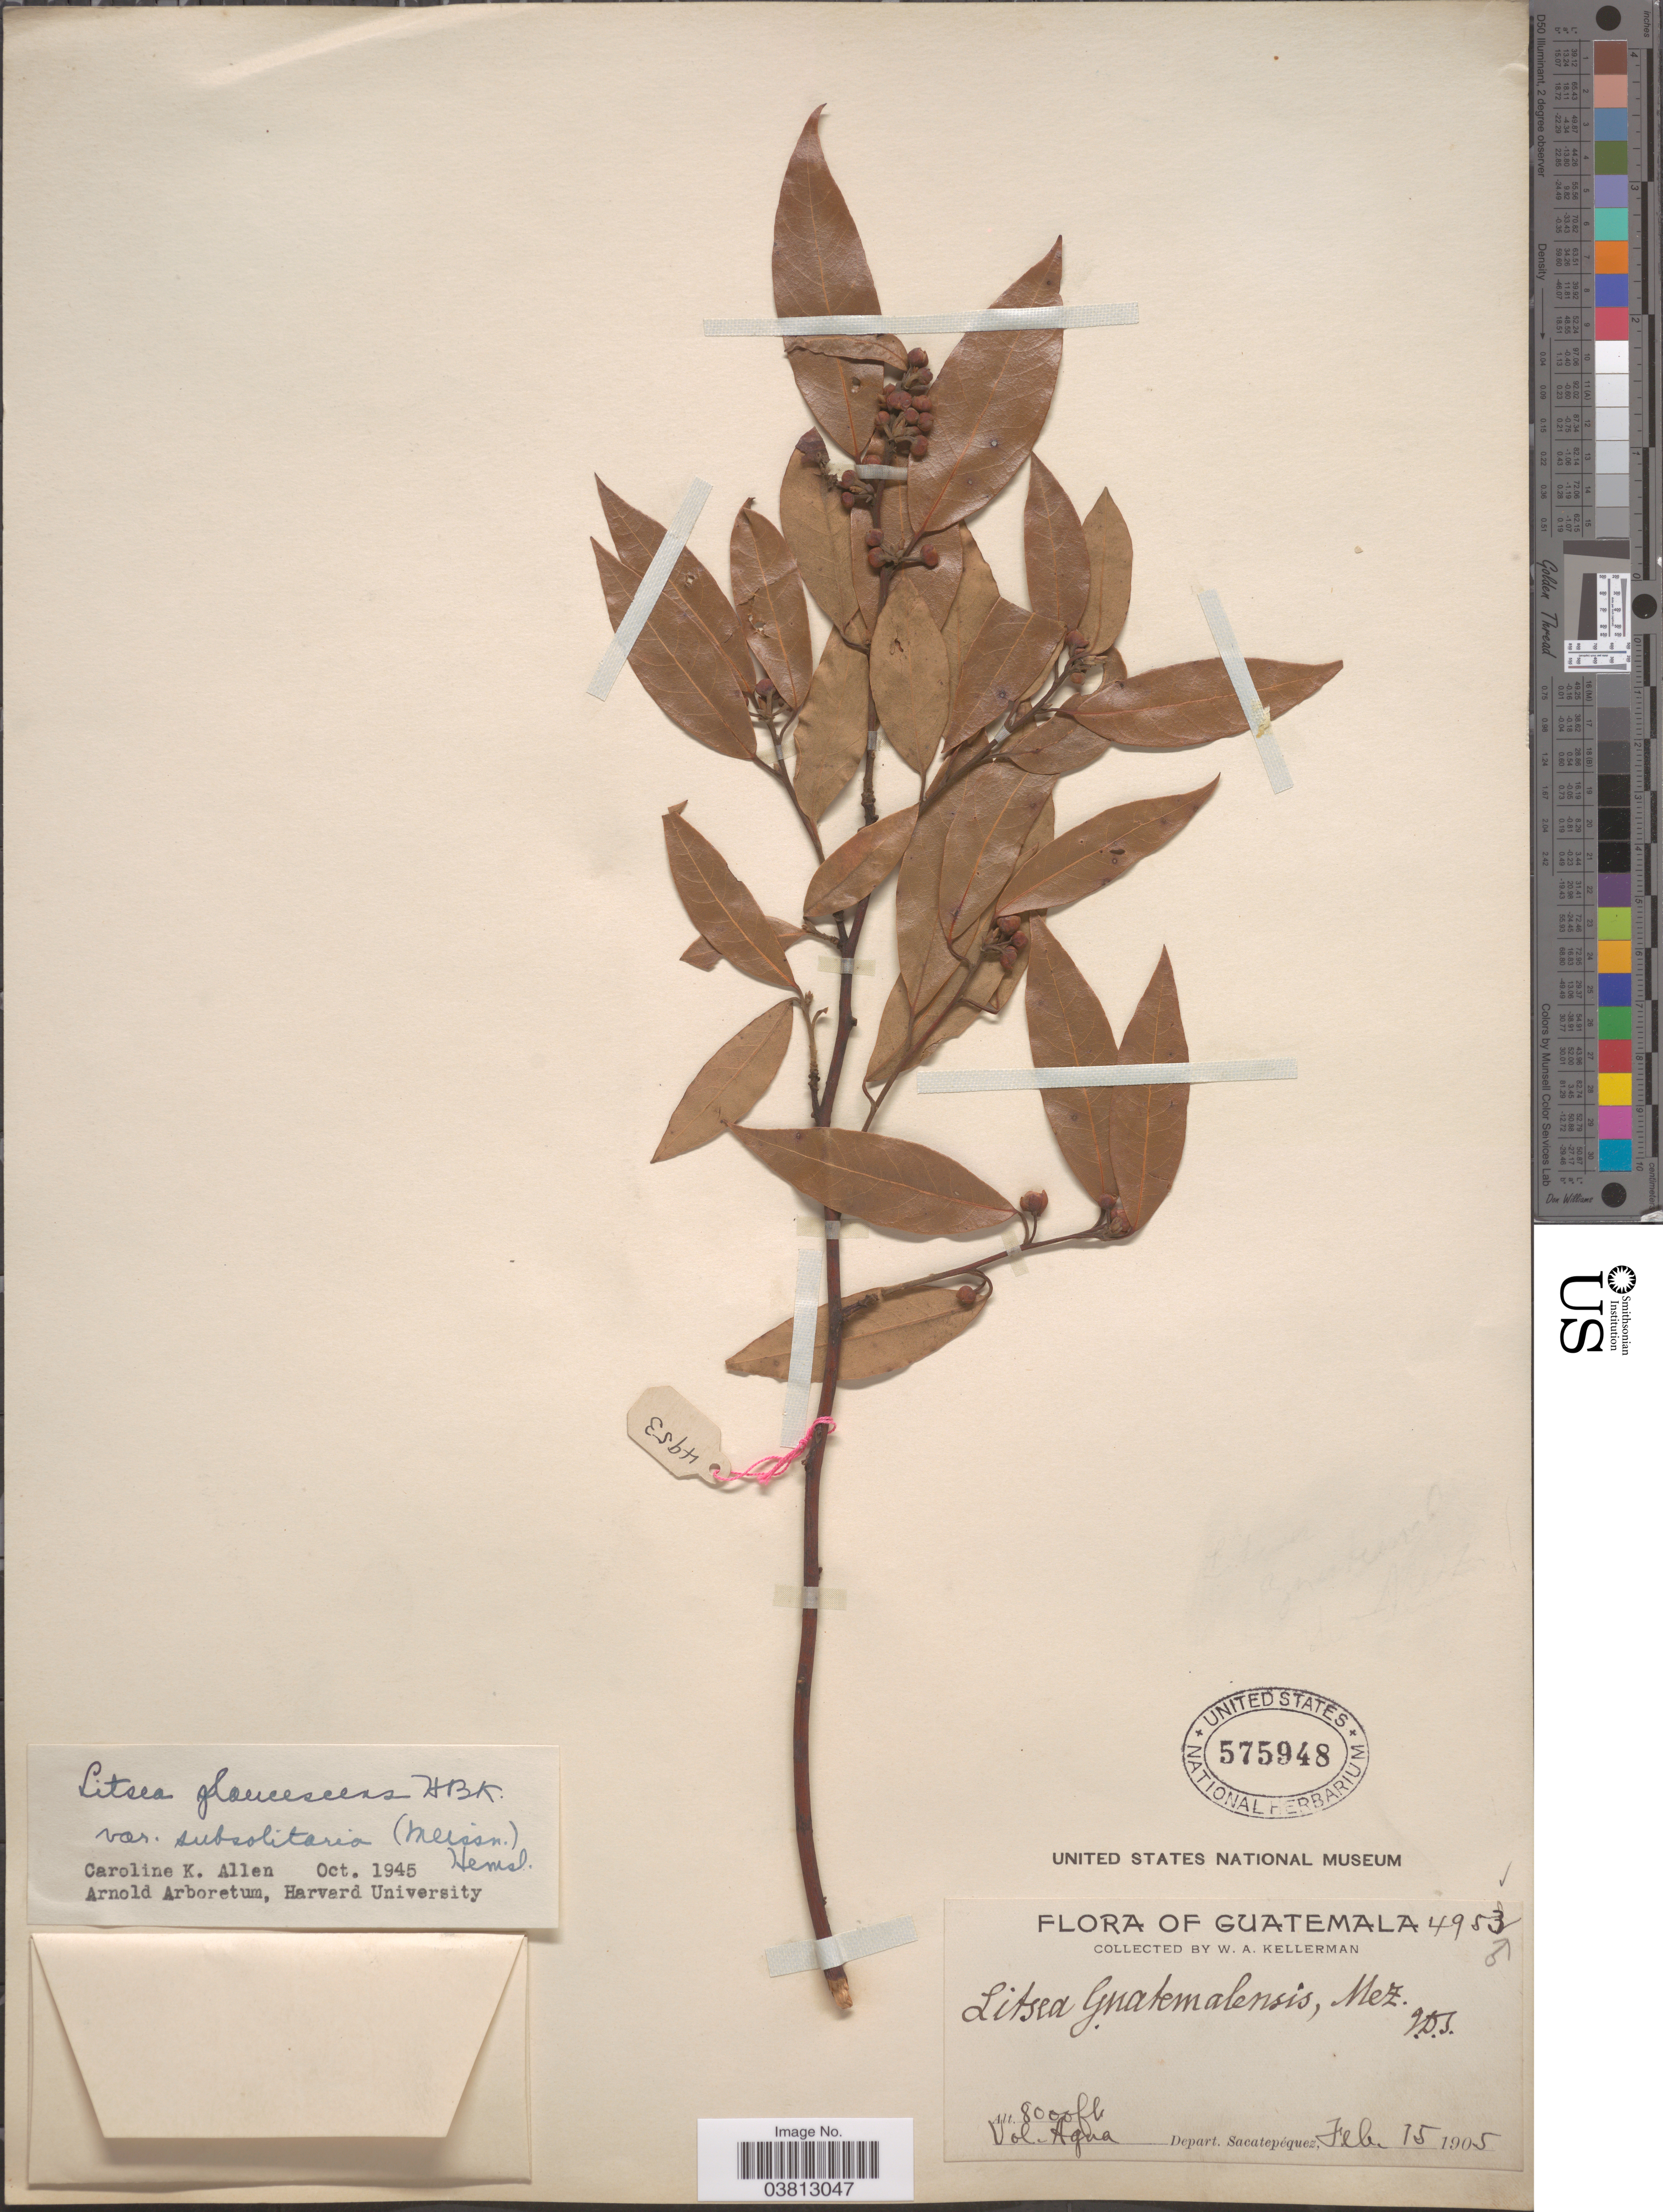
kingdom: Plantae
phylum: Tracheophyta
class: Magnoliopsida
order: Laurales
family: Lauraceae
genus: Litsea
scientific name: Litsea glaucescens var. subsolitaria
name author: Kunth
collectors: W. Kellerman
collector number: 4953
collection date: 1905-02-15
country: Guatemala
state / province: Sacatepequez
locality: Vol. Agua. Depart. Sacatepéquez.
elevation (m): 2438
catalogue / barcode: US 575948